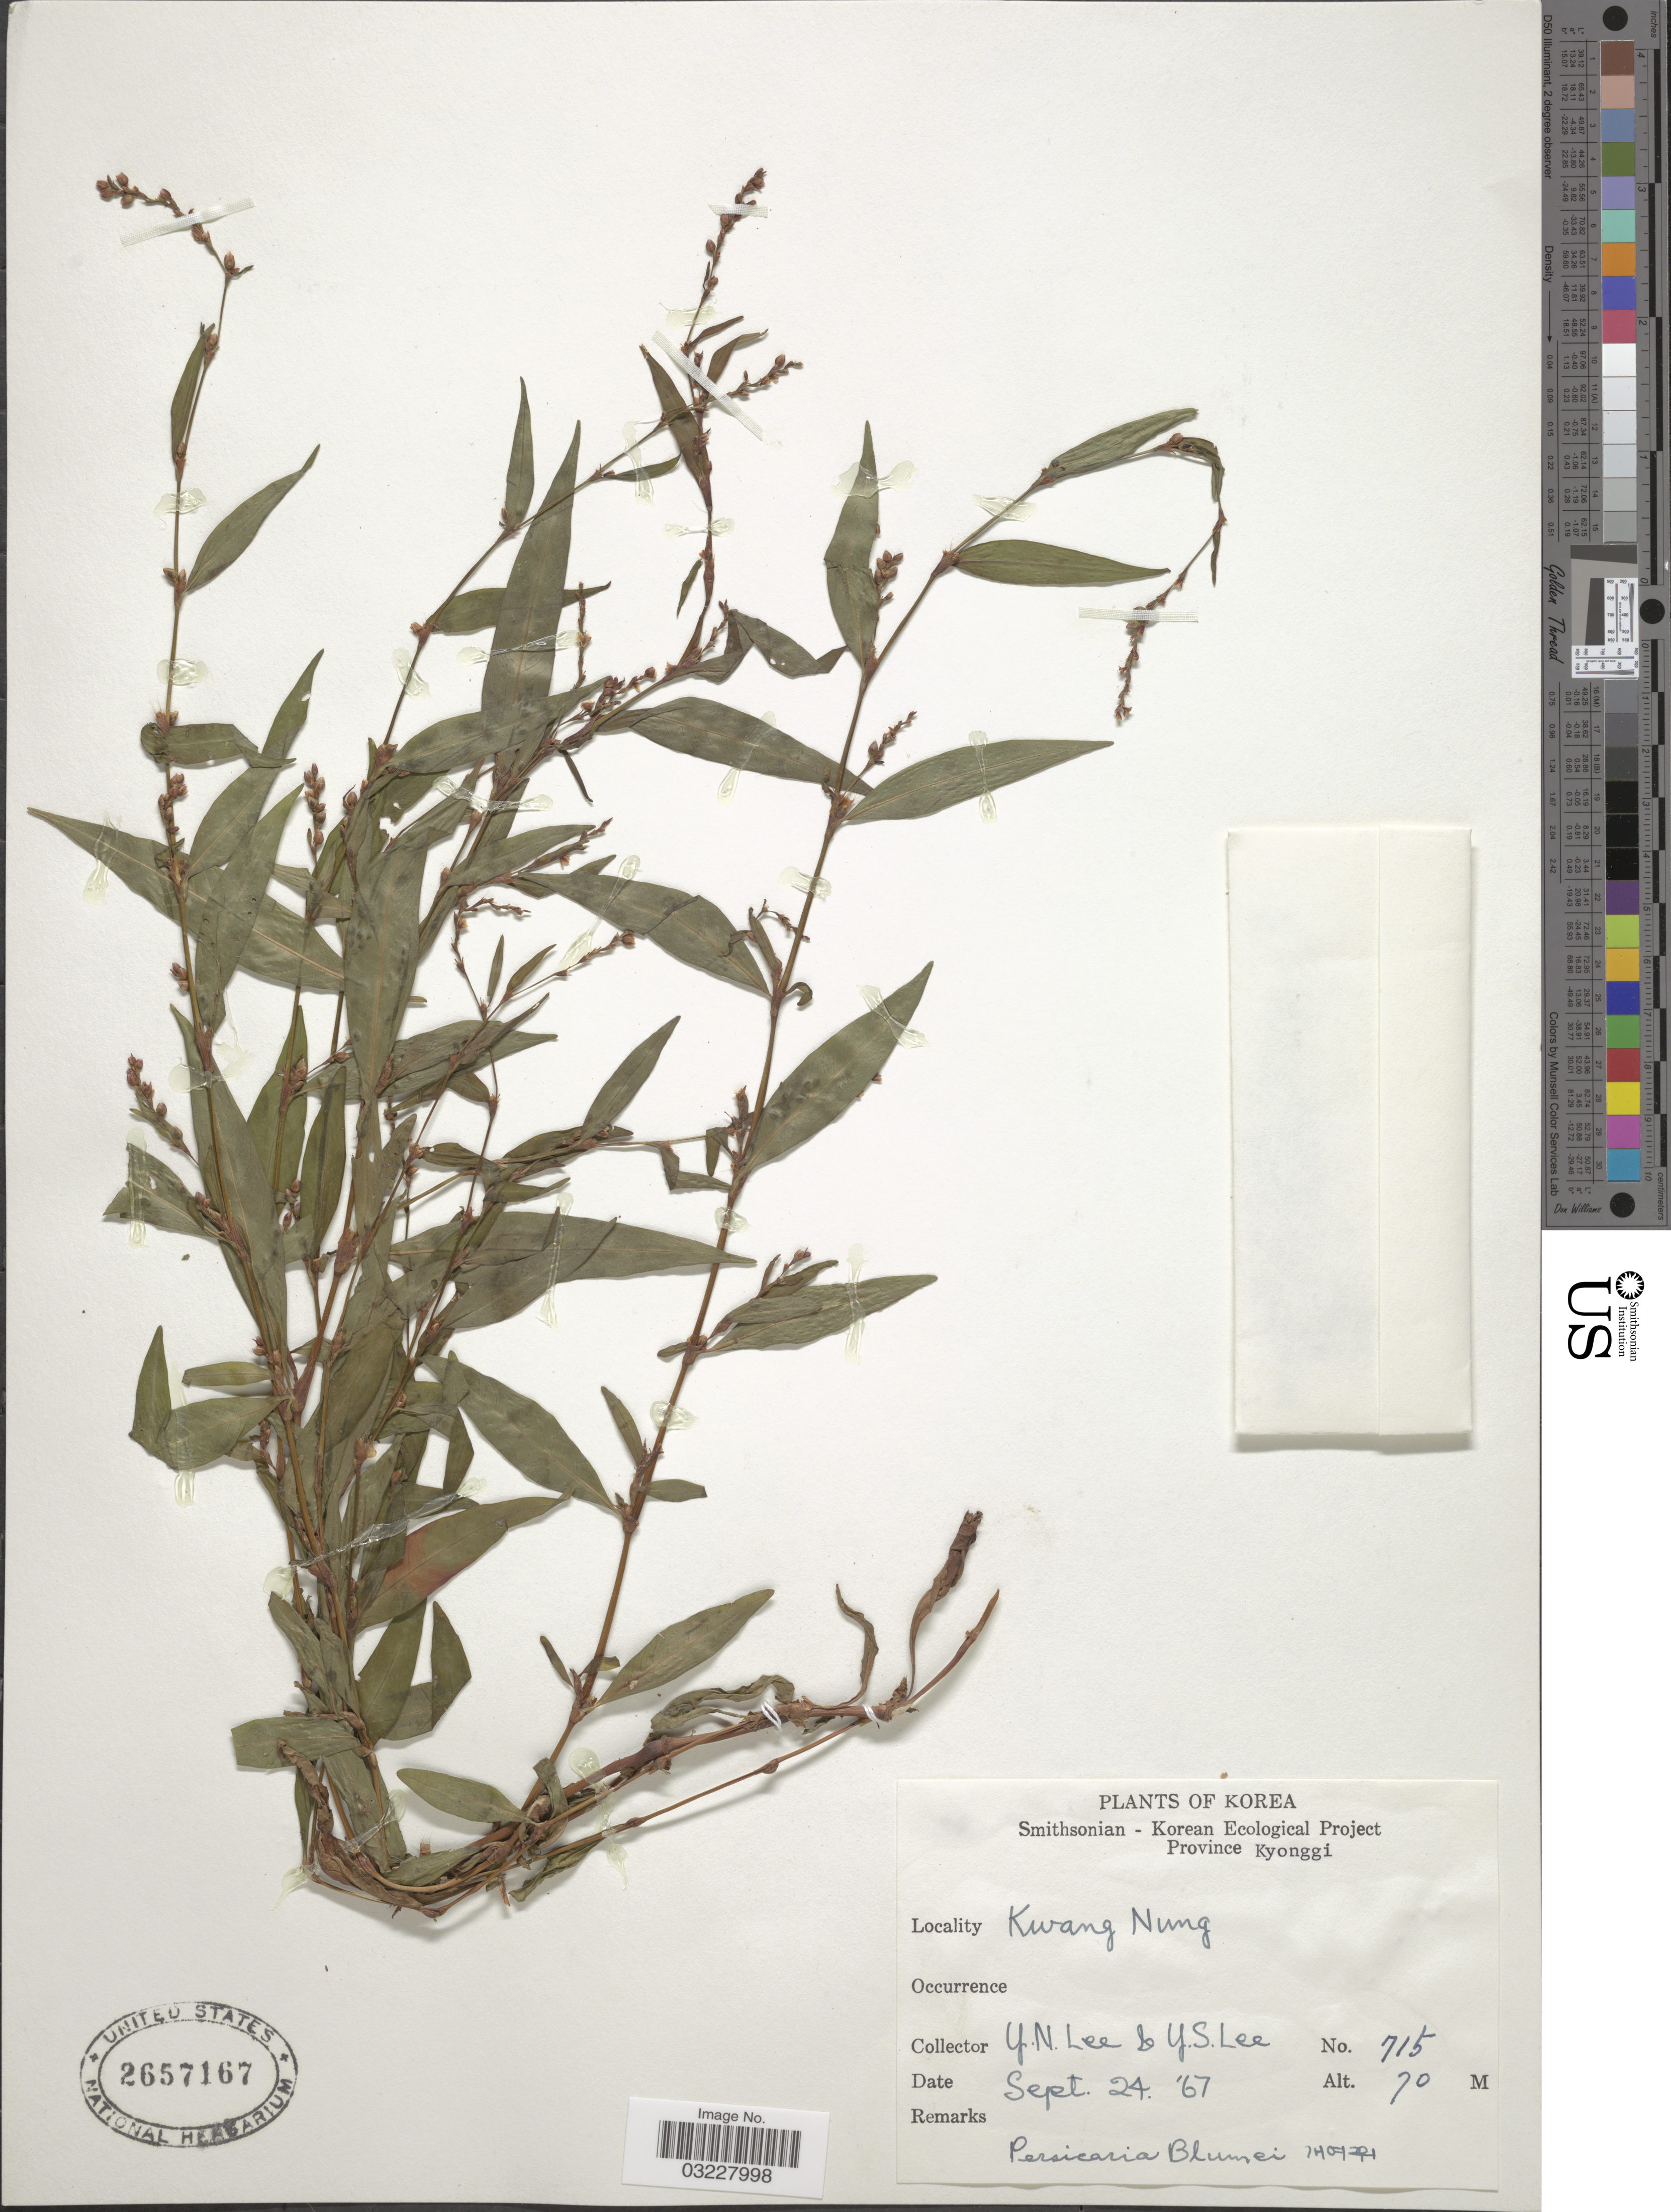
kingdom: Plantae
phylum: Tracheophyta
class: Magnoliopsida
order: Caryophyllales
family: Polygonaceae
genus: Polygonum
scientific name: Polygonum blumei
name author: Meisn. ex Miq.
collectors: Y. N. Lee & Y. S. Lee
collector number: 715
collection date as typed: Transcribed d/m/y: 24/9/67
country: South Korea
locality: Kwang Nung.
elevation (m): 70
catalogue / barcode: US 2657167